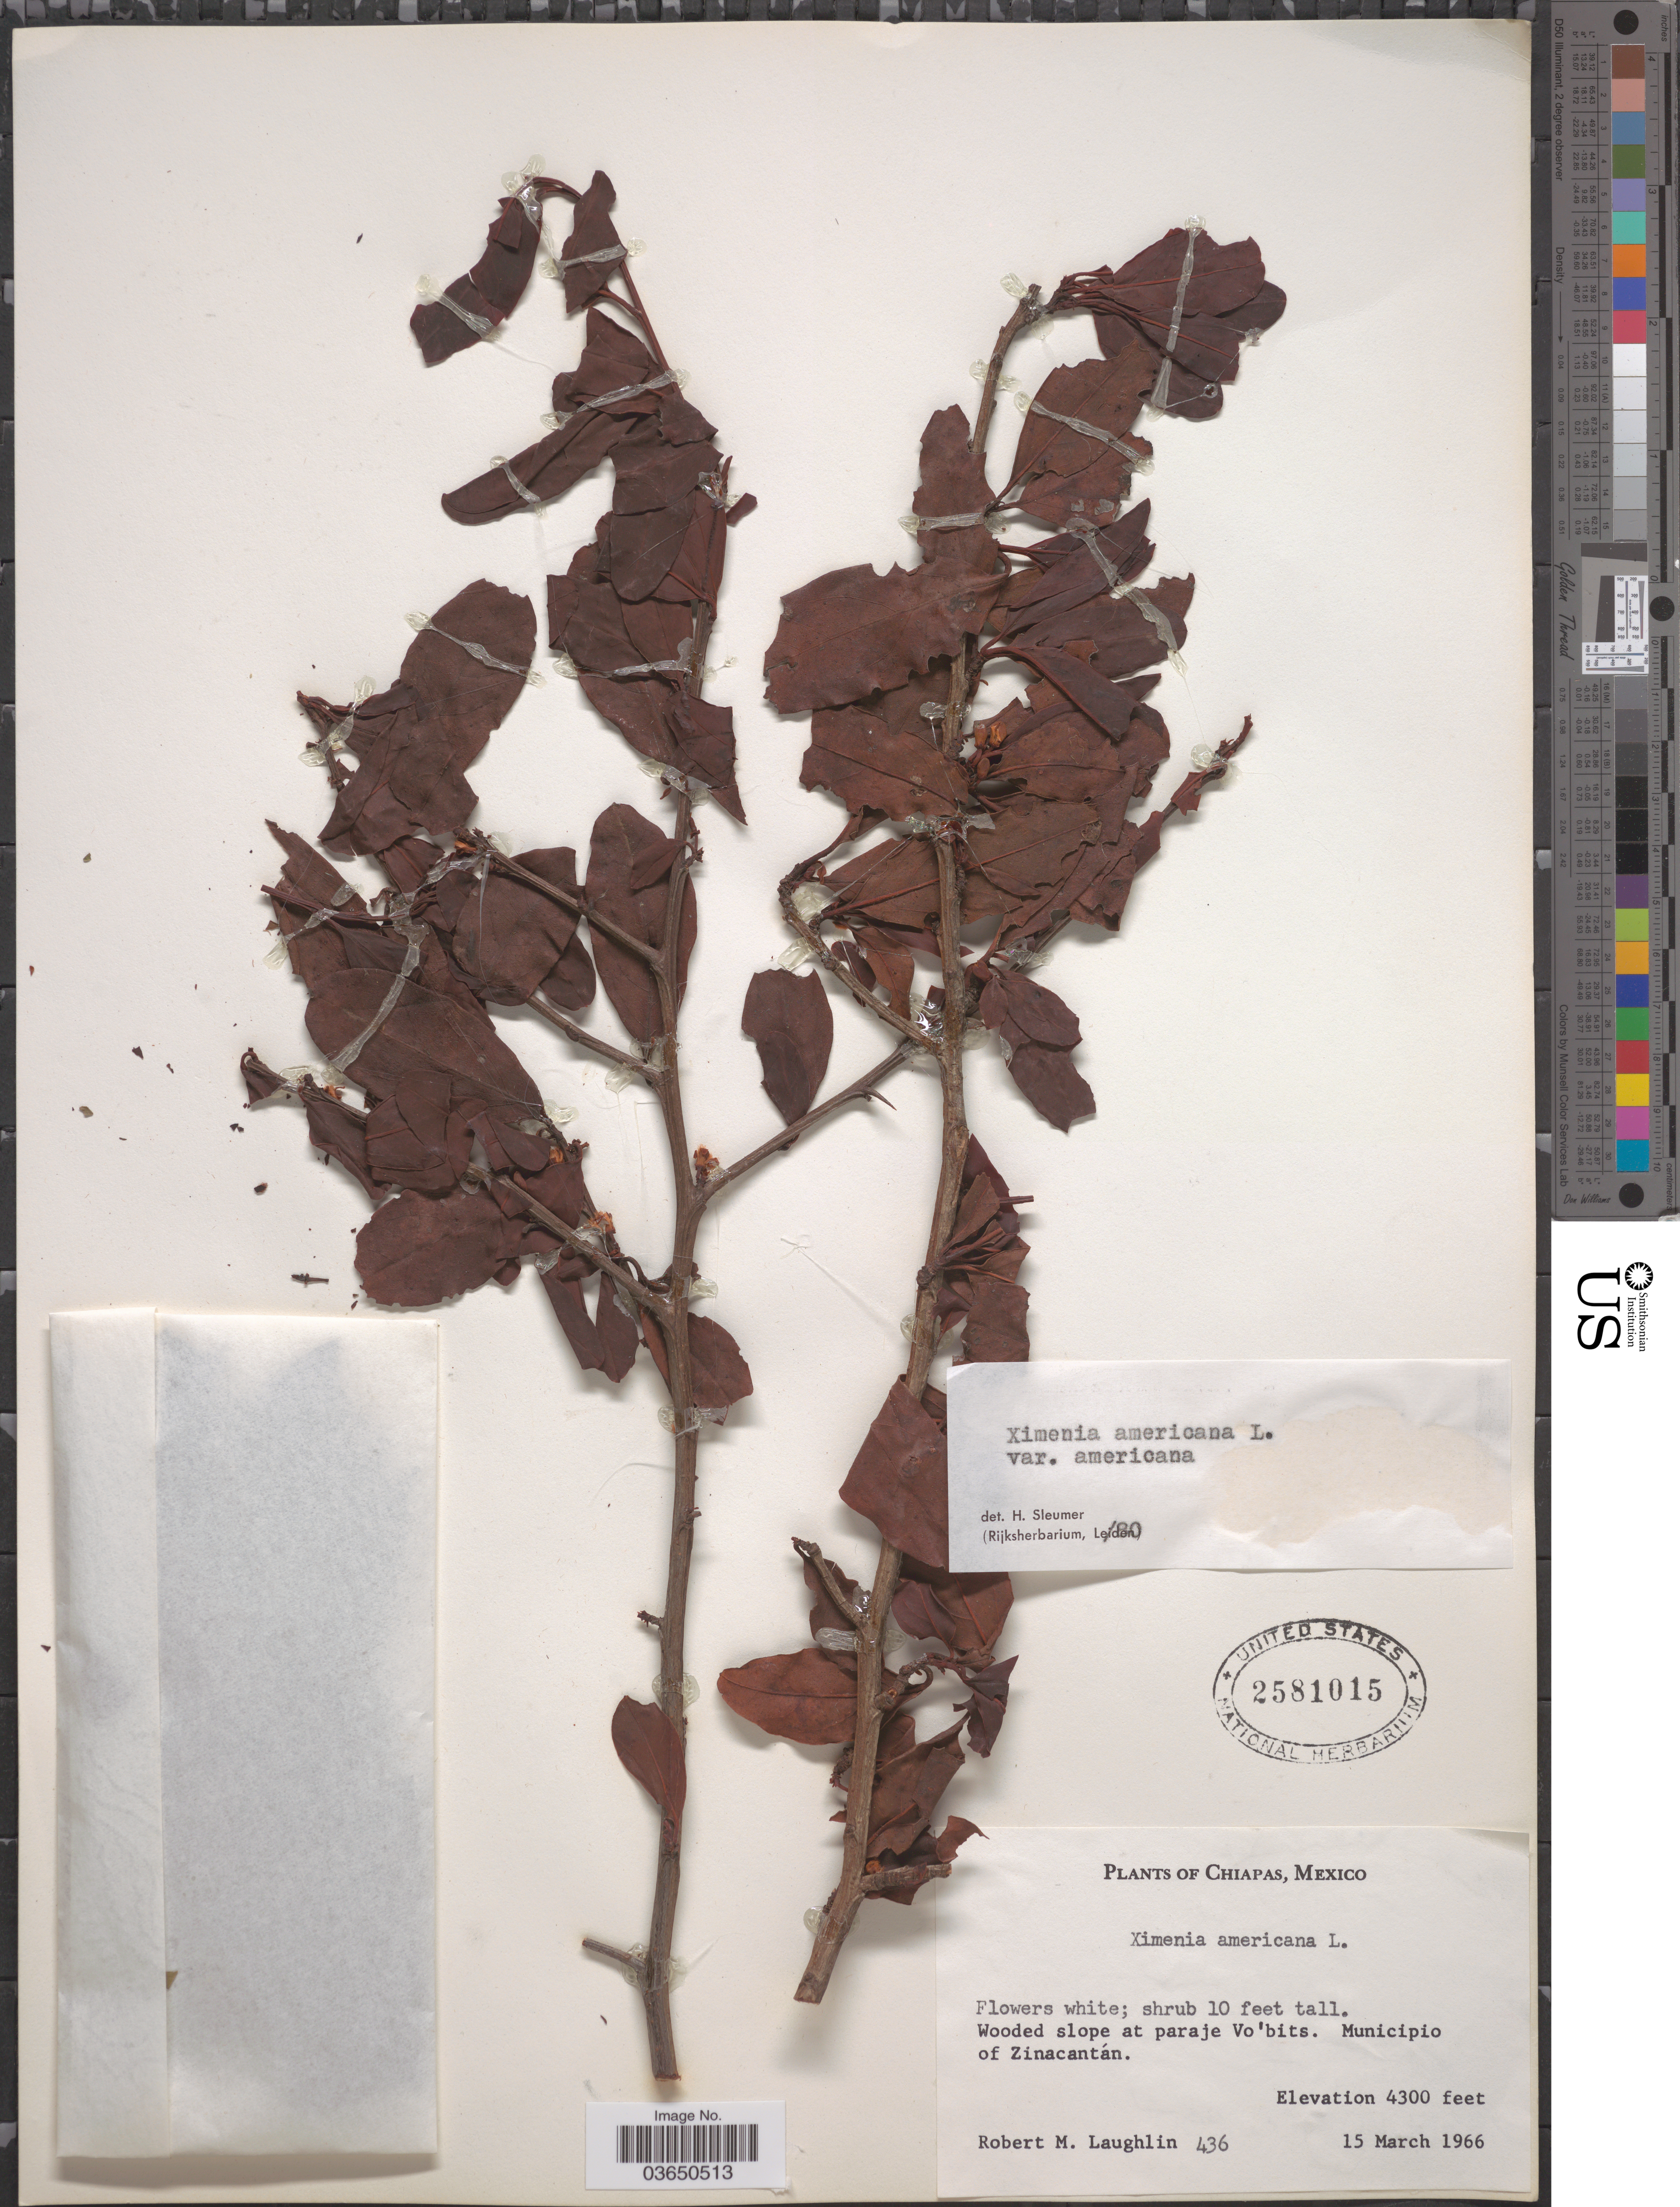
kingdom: Plantae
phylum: Tracheophyta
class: Magnoliopsida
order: Santalales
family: Ximeniaceae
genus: Ximenia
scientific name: Ximenia americana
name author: L.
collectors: R. M. Laughlin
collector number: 436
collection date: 1966-03-15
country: Mexico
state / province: Chiapas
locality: Wooded slope at paraje Vo'bits. Municipio of Zinacantán.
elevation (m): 1311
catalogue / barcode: US 2581015